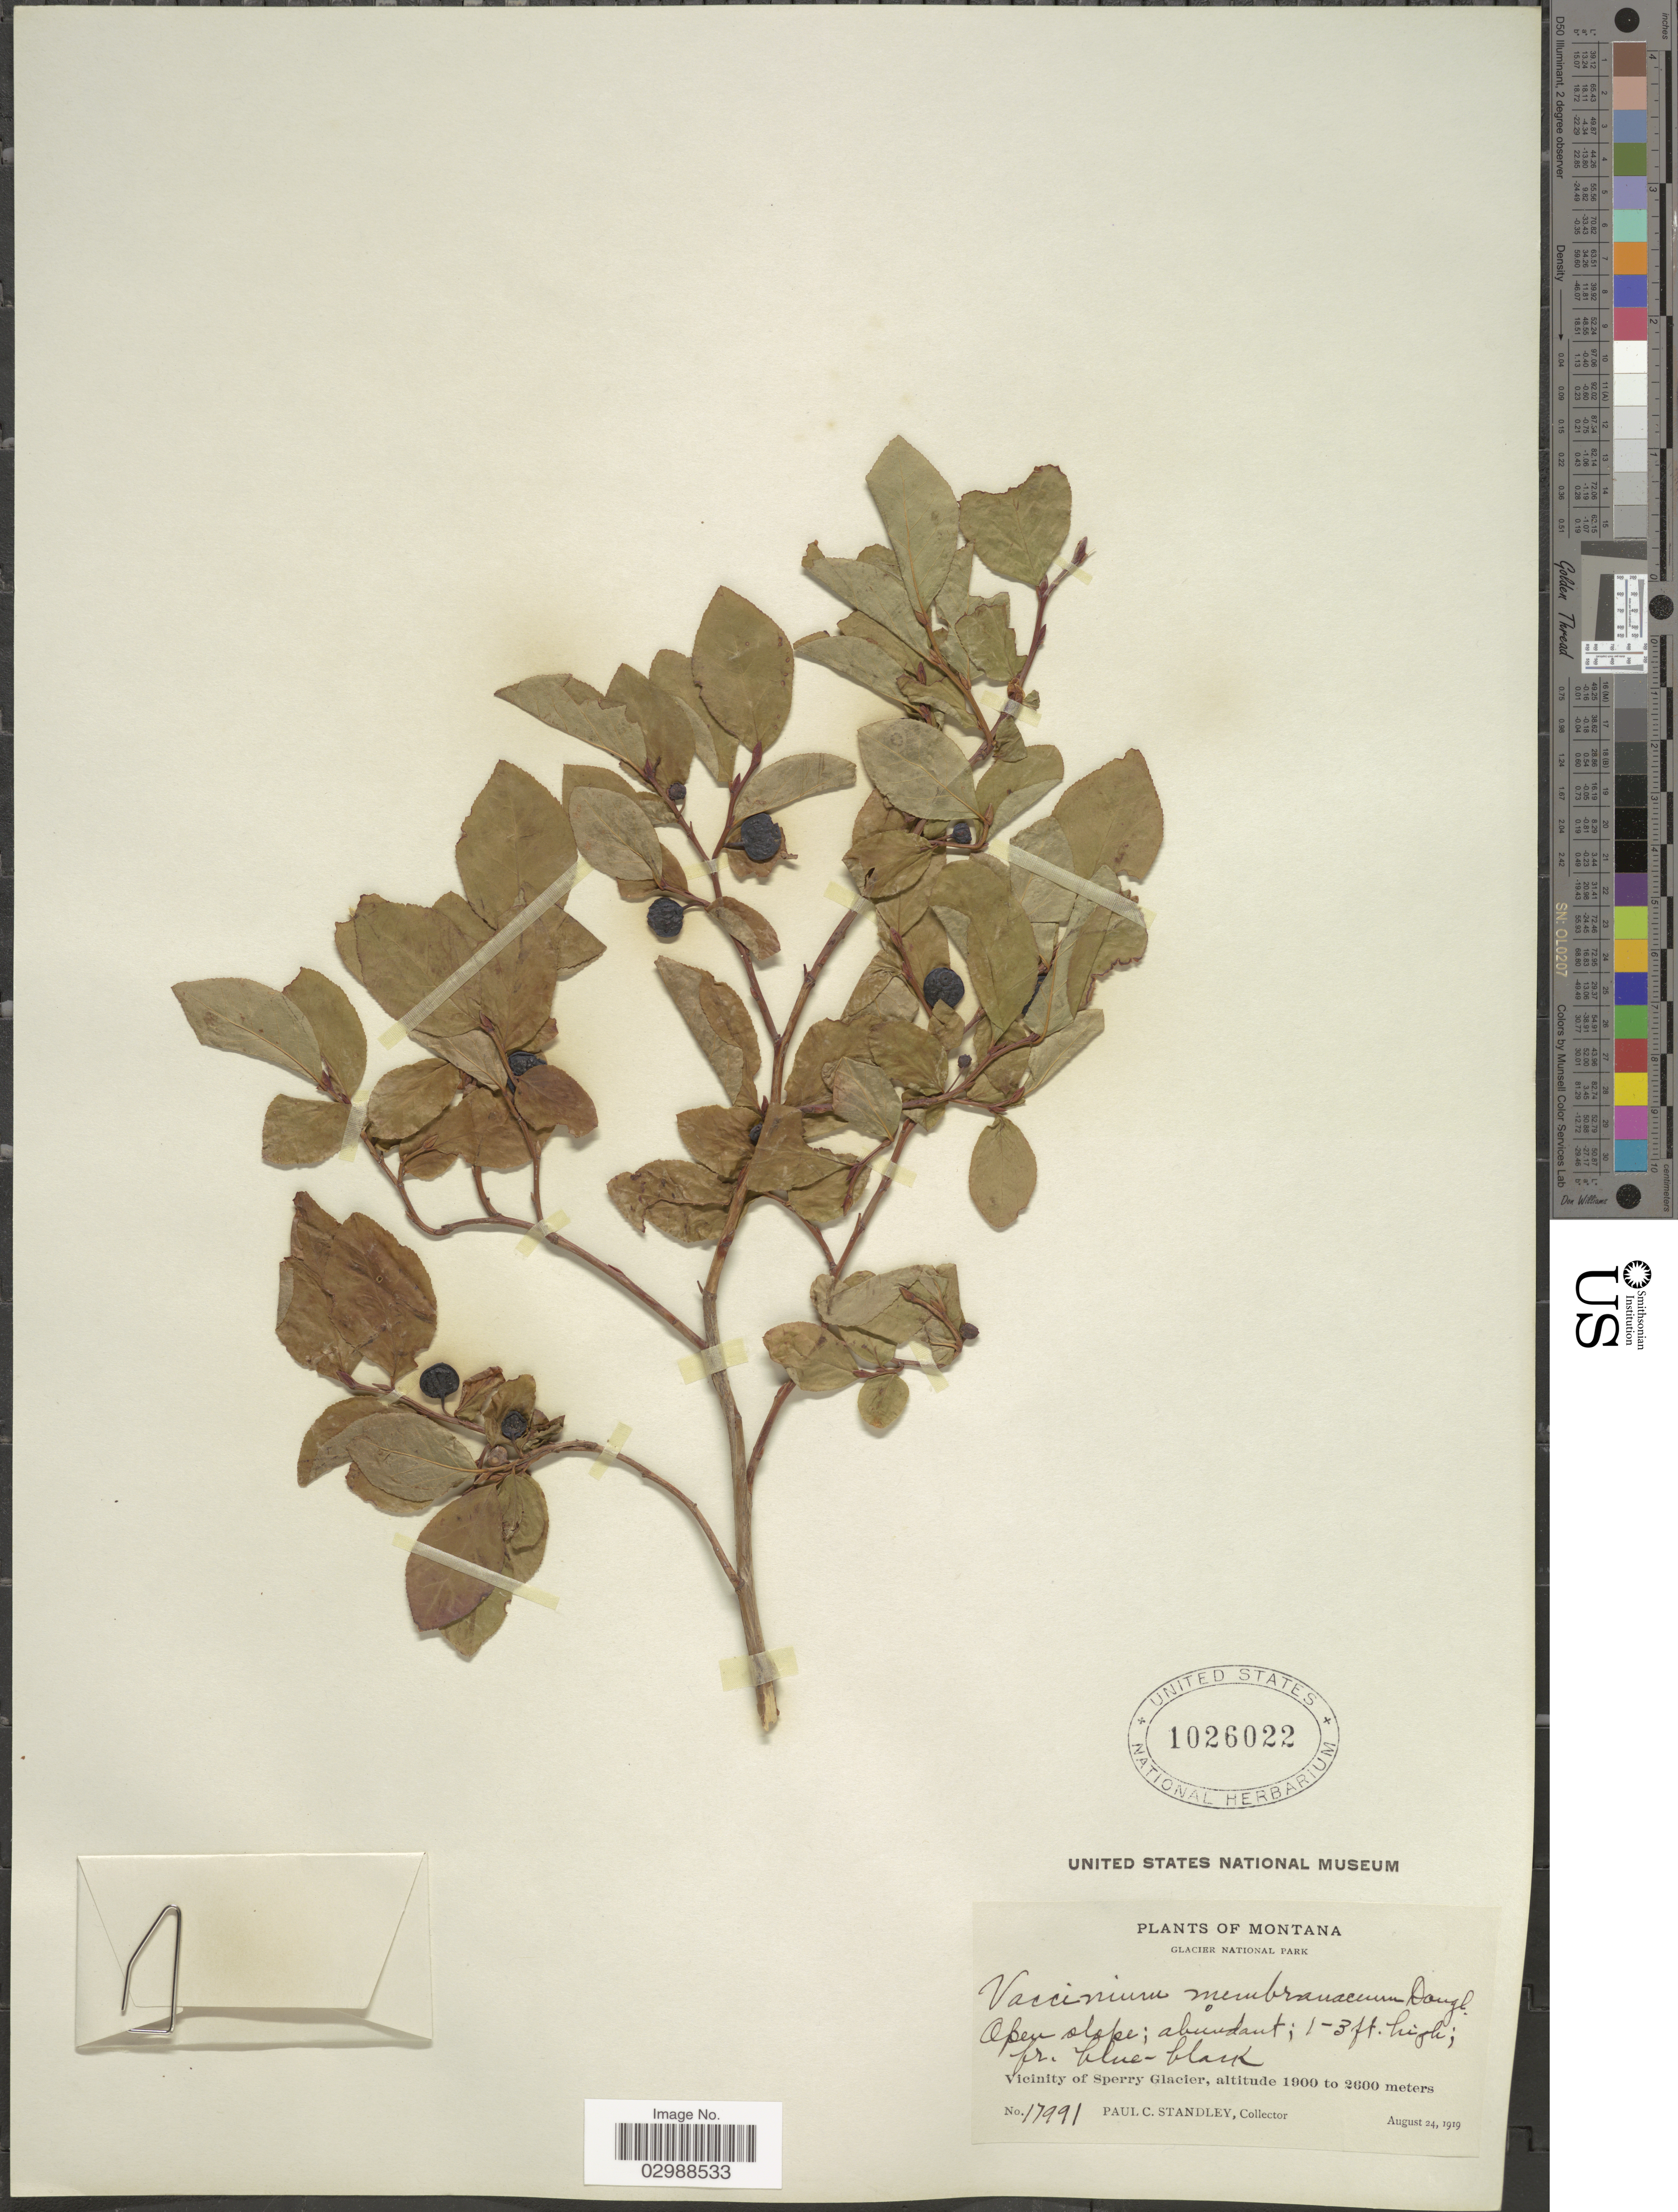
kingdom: Plantae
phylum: Tracheophyta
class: Magnoliopsida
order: Ericales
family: Ericaceae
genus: Vaccinium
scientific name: Vaccinium membranaceum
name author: Douglas ex Torr.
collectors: P. C. Standley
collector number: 17991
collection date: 1919-08-24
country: United States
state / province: Montana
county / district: Flathead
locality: Glacier National Park, Vicinity of Sperry Glacier.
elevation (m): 1900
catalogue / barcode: US 1026022